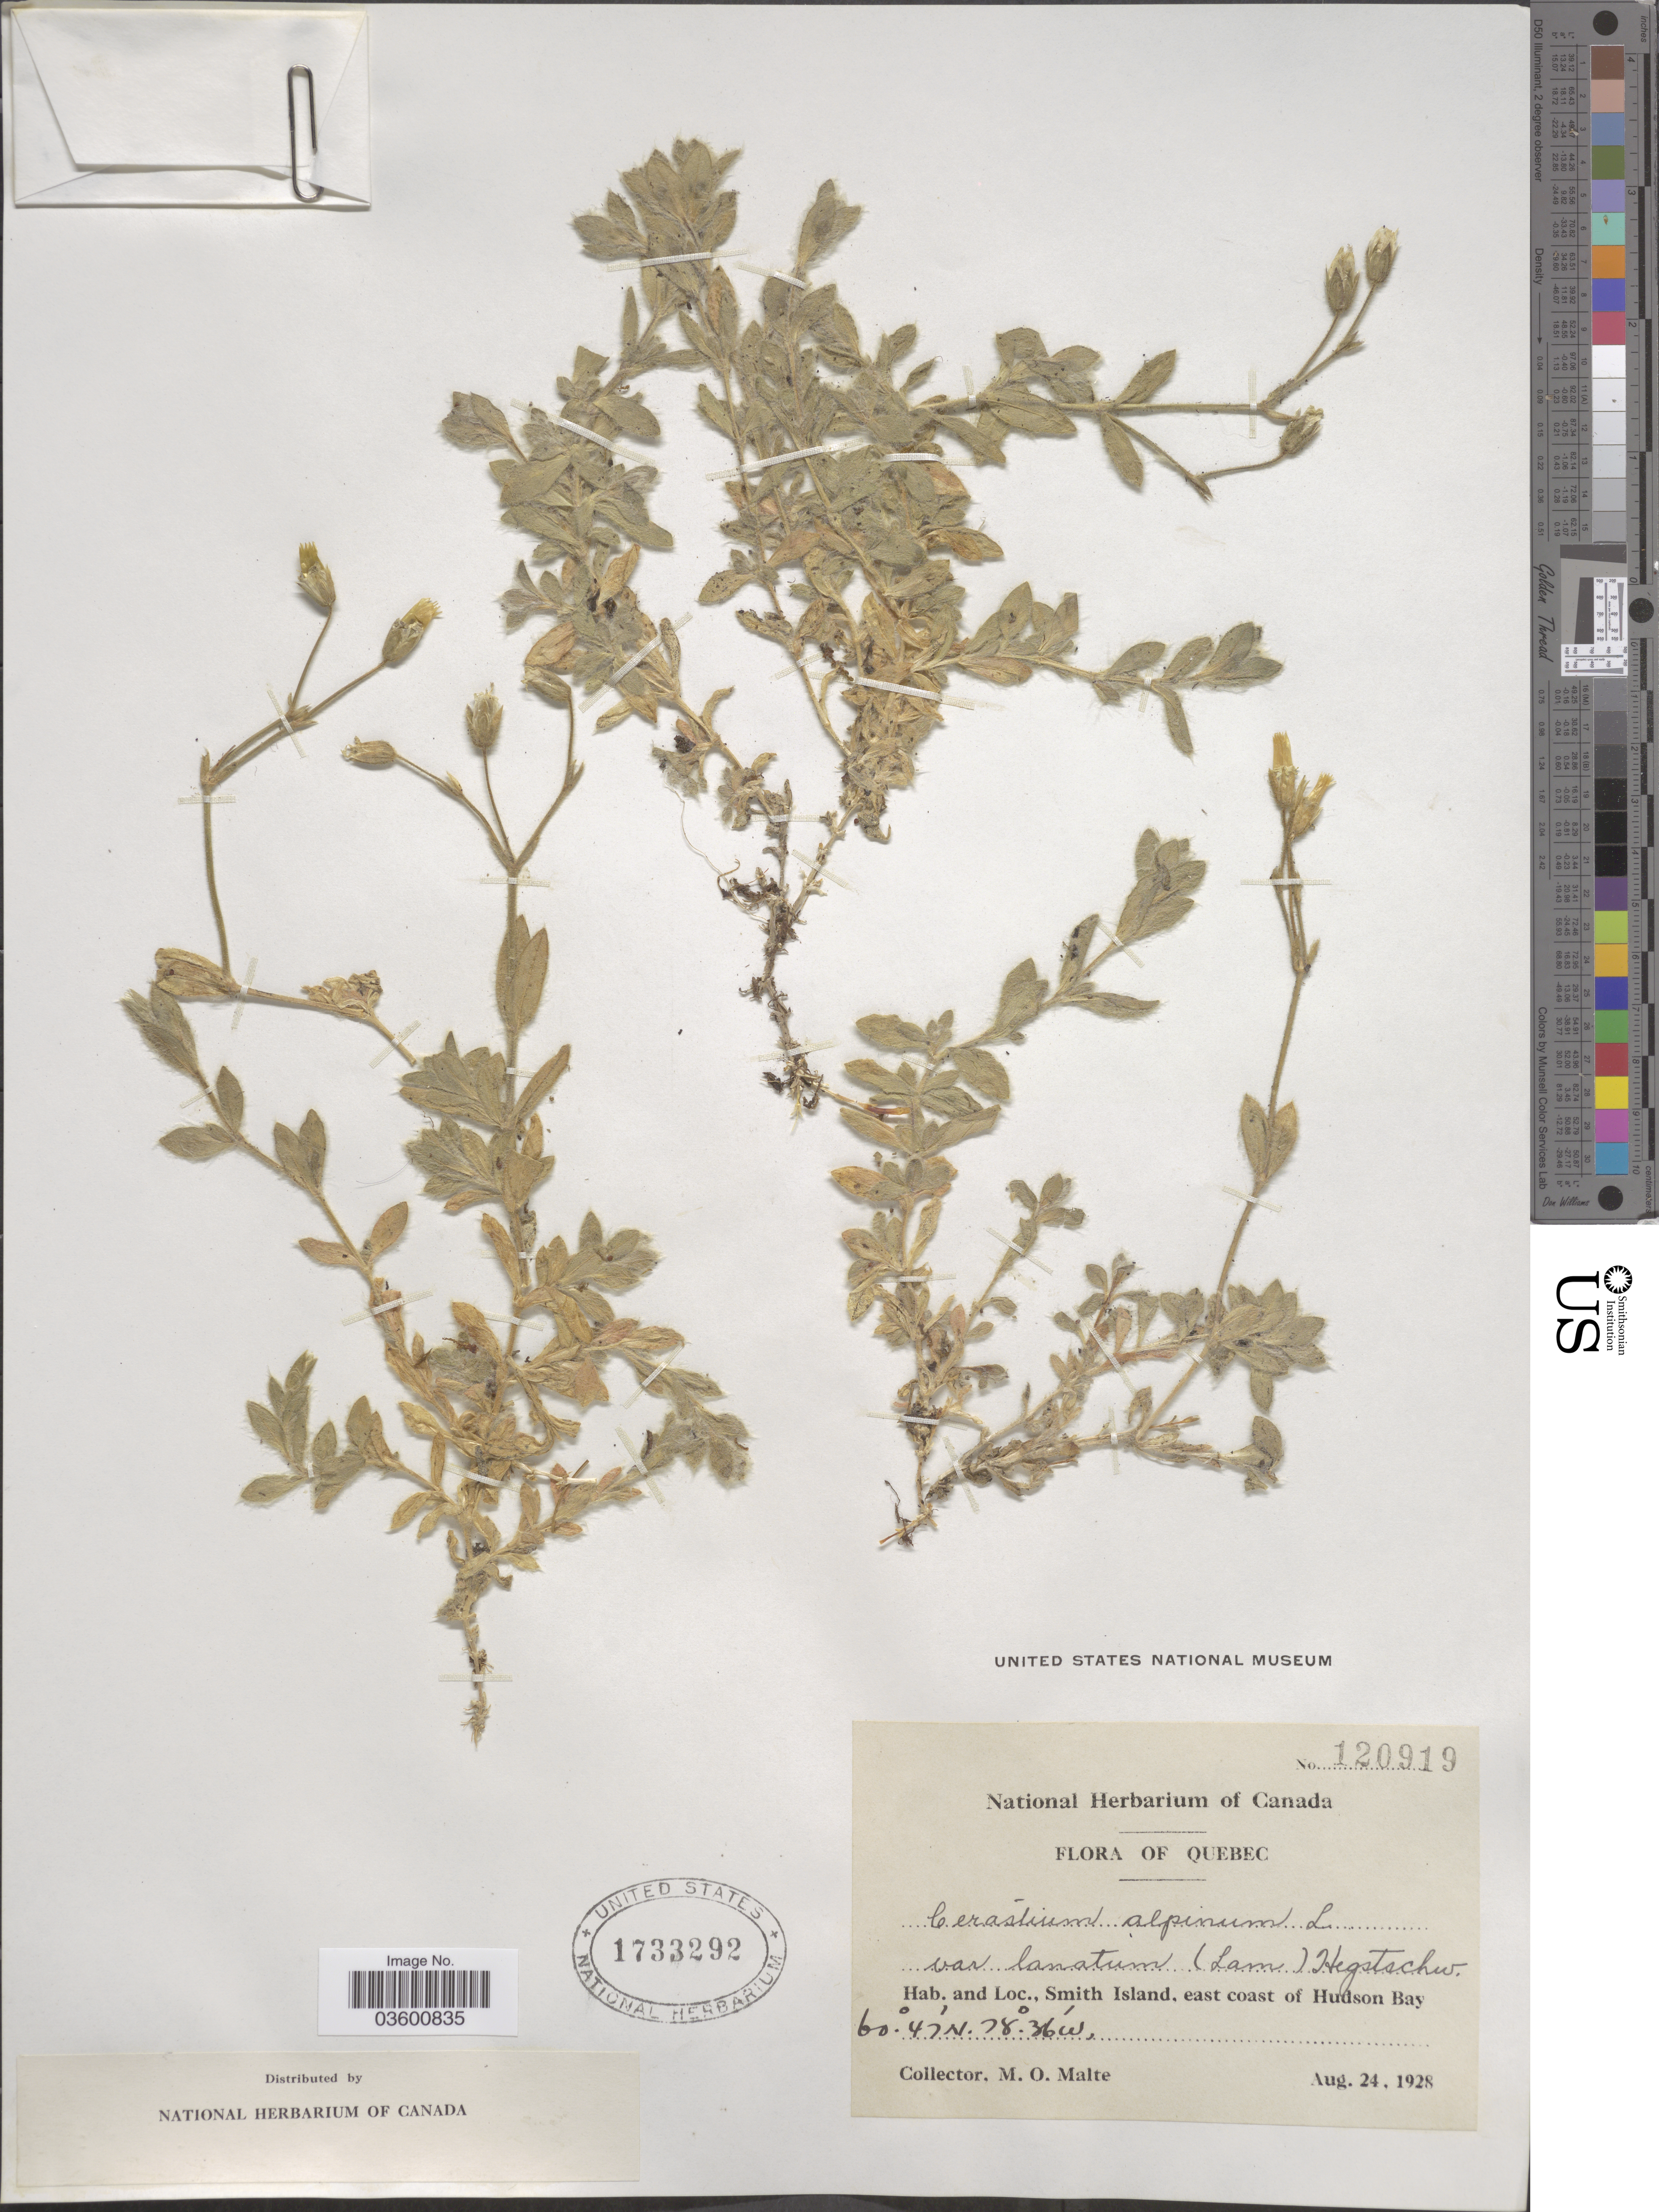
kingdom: Plantae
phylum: Tracheophyta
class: Magnoliopsida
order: Caryophyllales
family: Caryophyllaceae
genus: Cerastium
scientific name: Cerastium alpinum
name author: L.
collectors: M. O. Malte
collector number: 120919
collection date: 1928-08-24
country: Canada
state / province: Quebec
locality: Smith Island, east coast of Hudson Bay.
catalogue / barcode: US 1733292